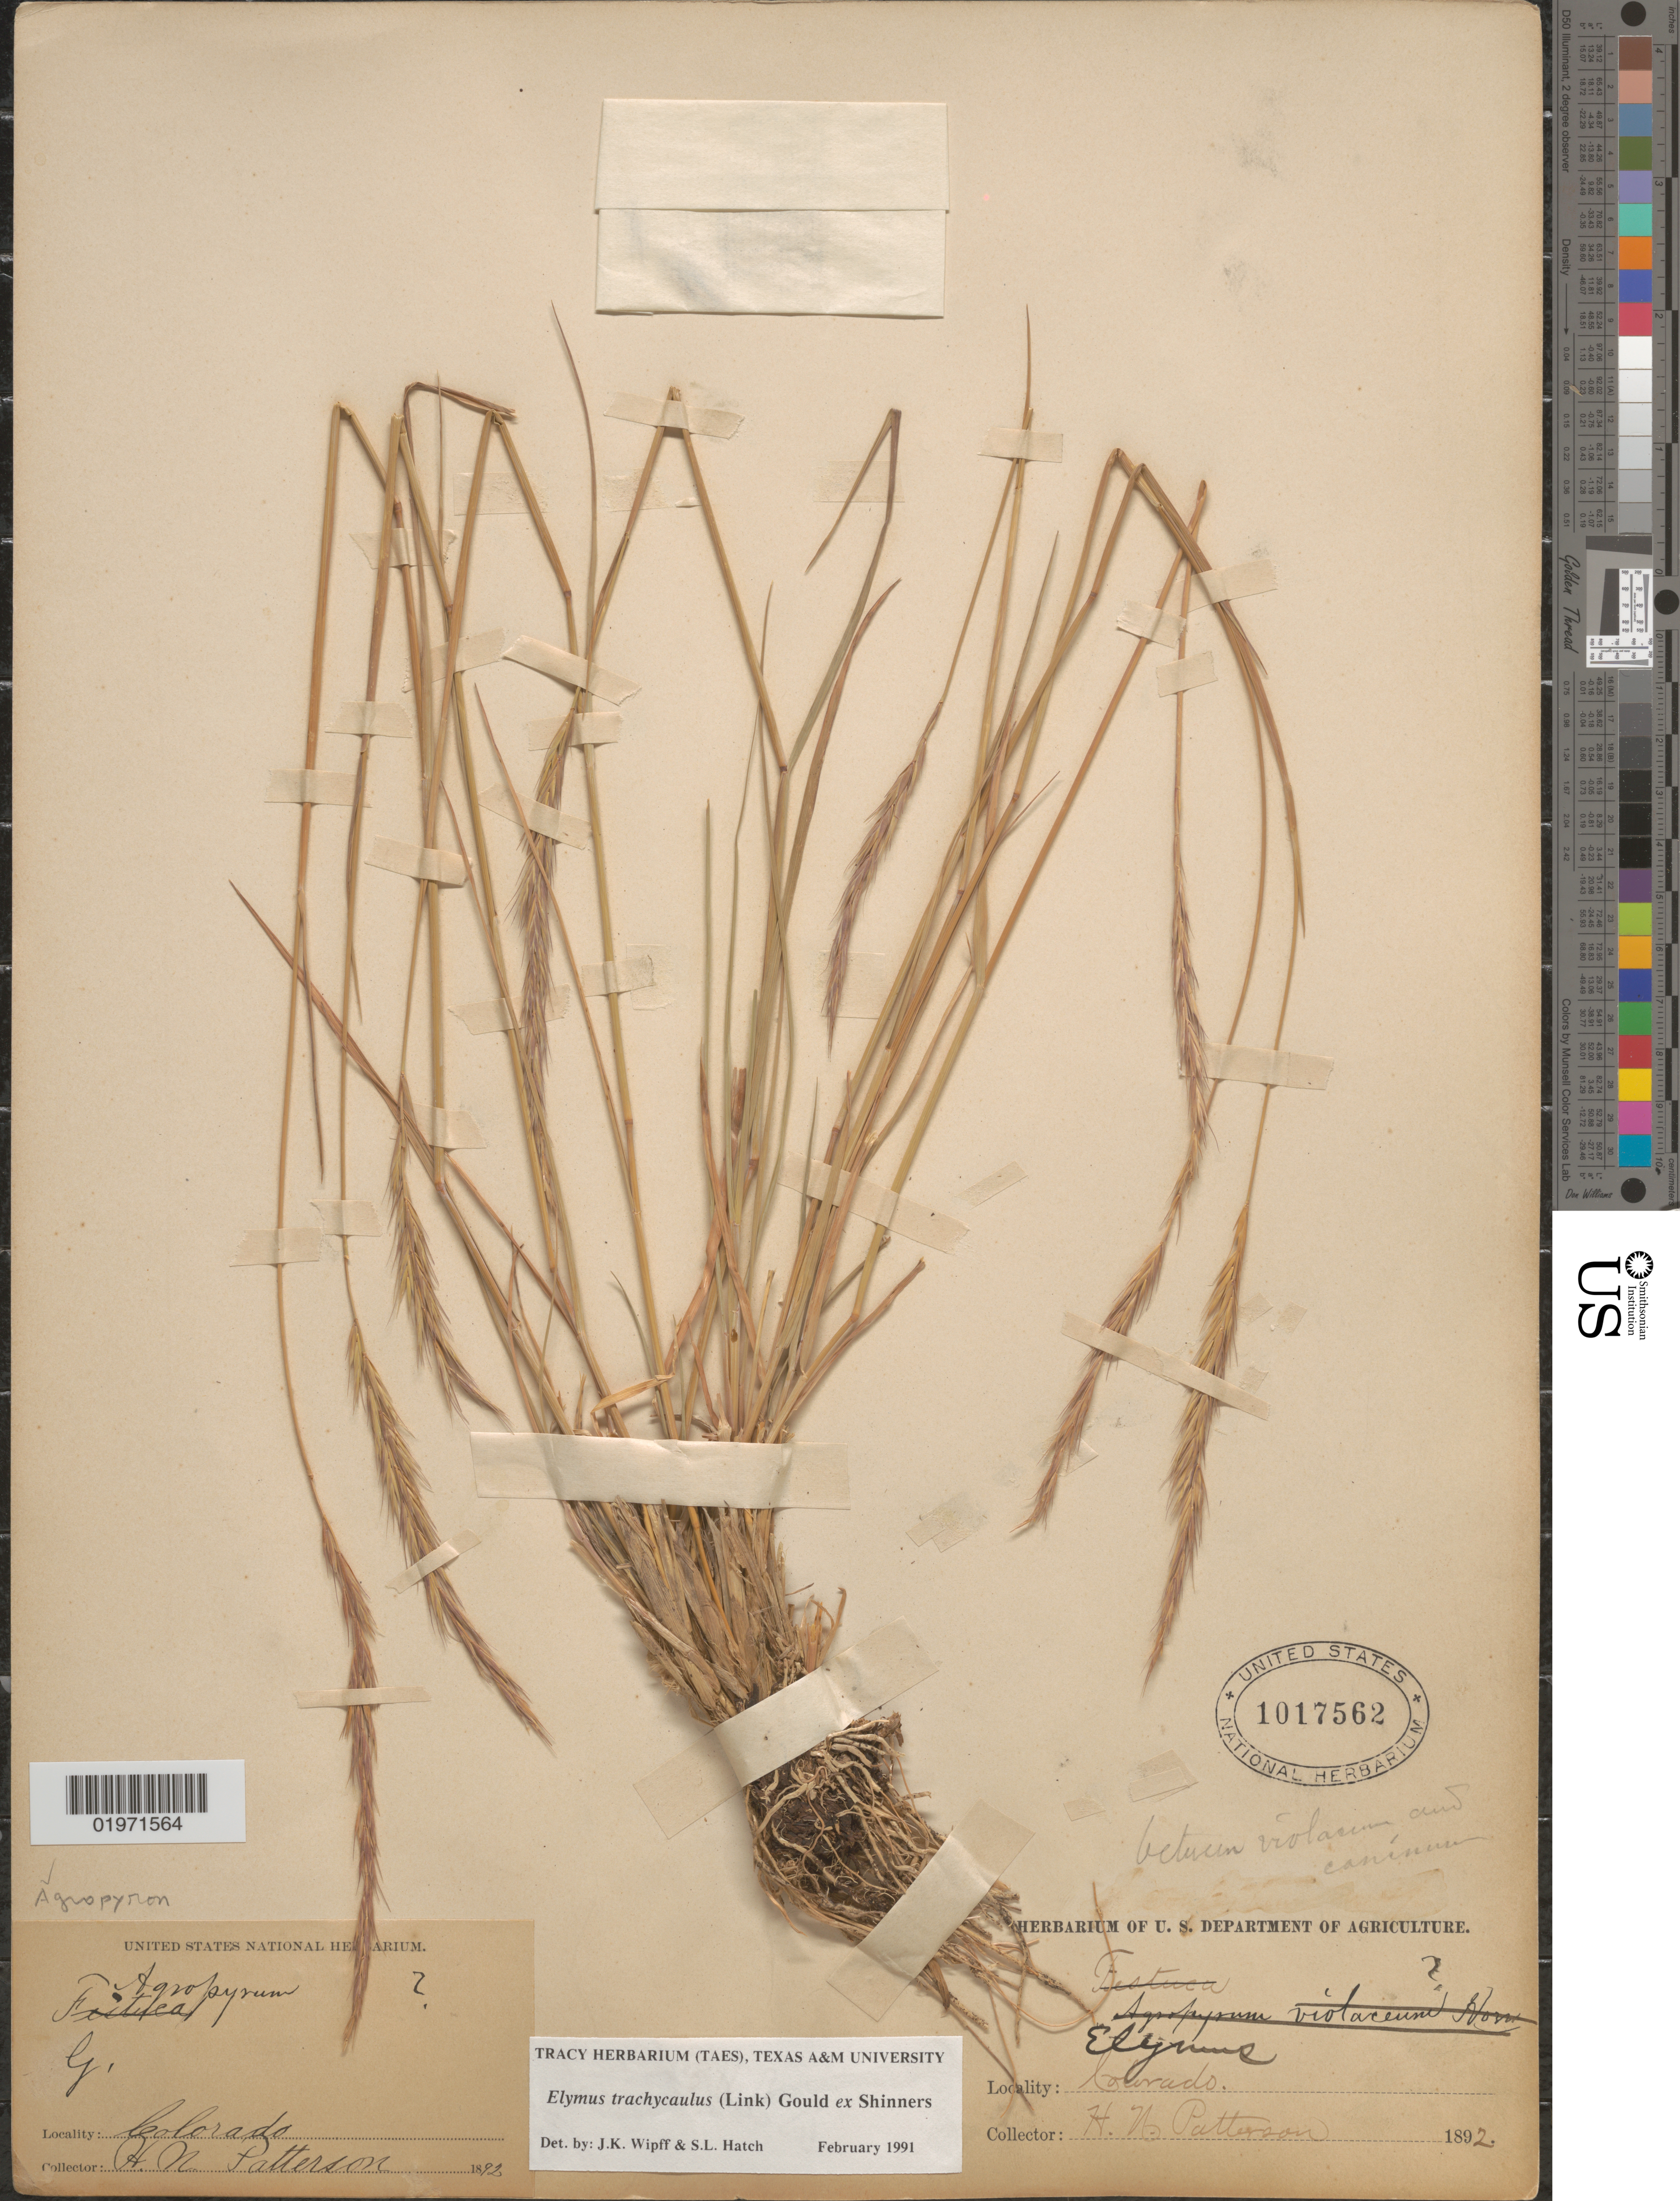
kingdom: Plantae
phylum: Tracheophyta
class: Liliopsida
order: Poales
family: Poaceae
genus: Elymus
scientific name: Elymus trachycaulus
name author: (Link) Gould ex Shinners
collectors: H. N. Patterson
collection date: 1892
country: United States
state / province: Colorado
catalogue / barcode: US 1017562